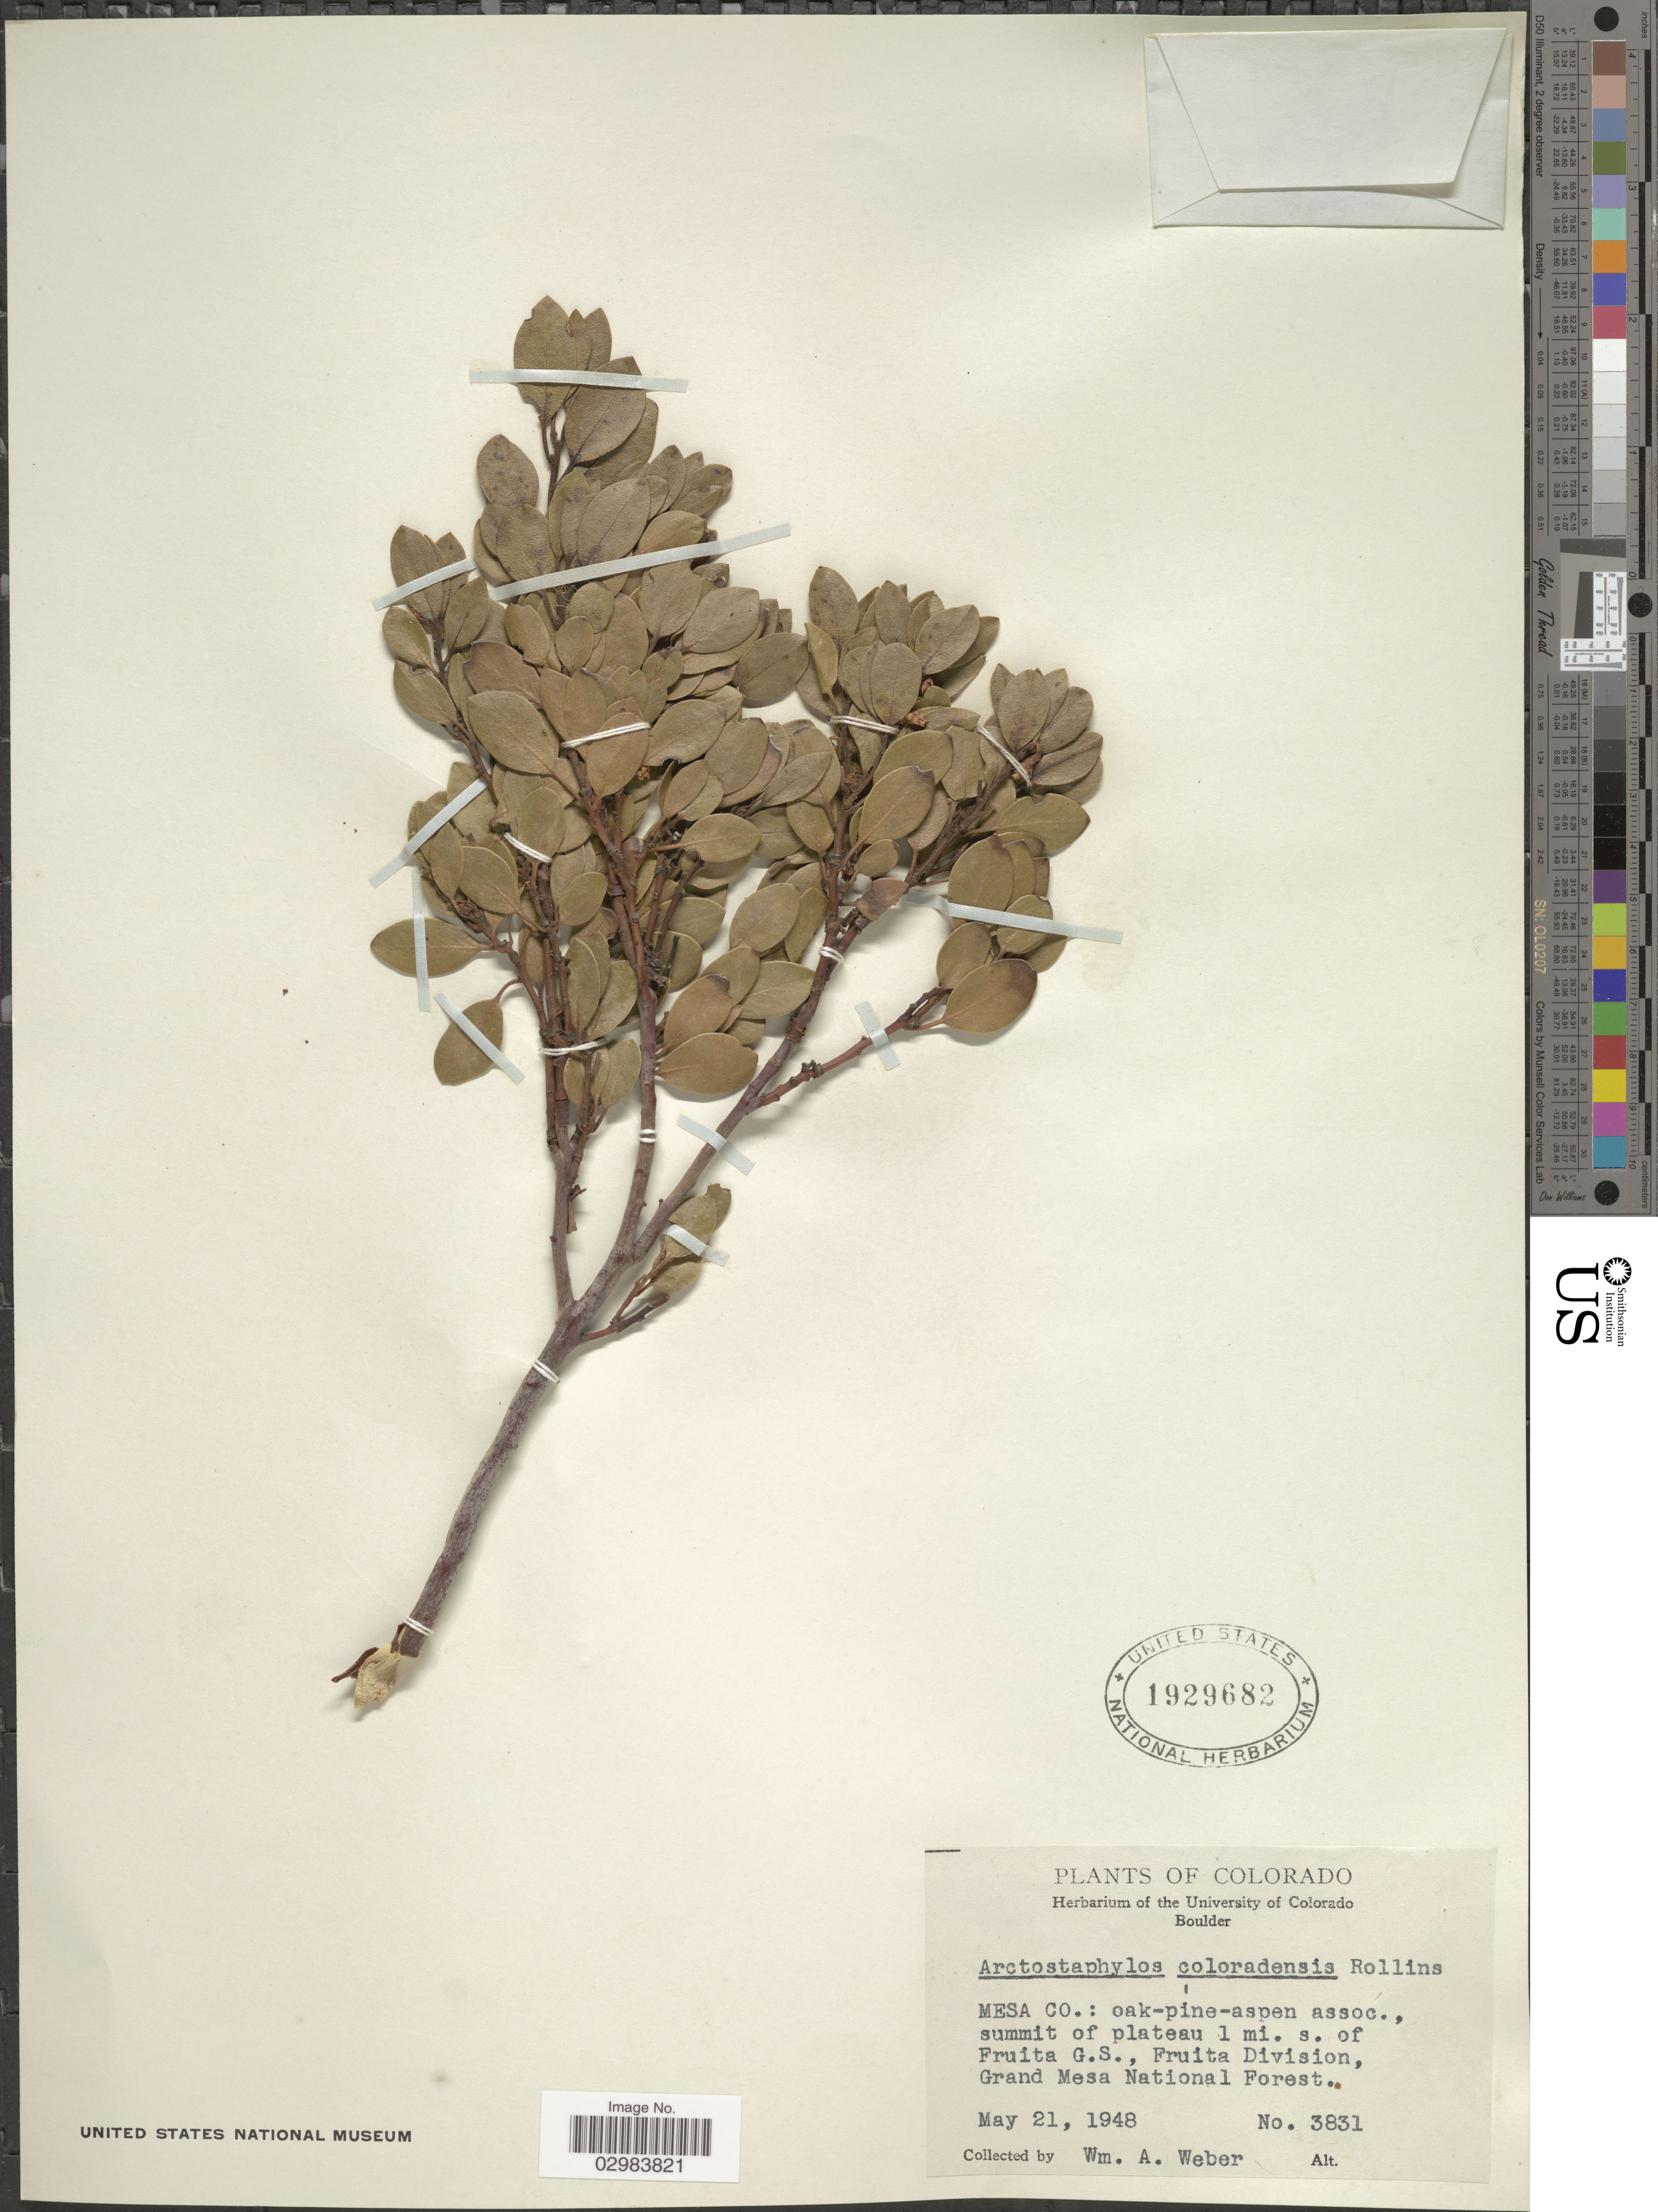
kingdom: Plantae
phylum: Tracheophyta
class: Magnoliopsida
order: Ericales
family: Ericaceae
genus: Arctostaphylos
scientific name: Arctostaphylos coloradensis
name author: Rollins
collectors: W. A. Weber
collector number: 3831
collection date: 1948-05-21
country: United States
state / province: Colorado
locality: Mesa Co.: oak-pine-aspen assoc., summit of plateau 1 mi. s. of Fruita G.S., Fruita Division, Grand Mesa National Forest.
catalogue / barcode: US 1929682